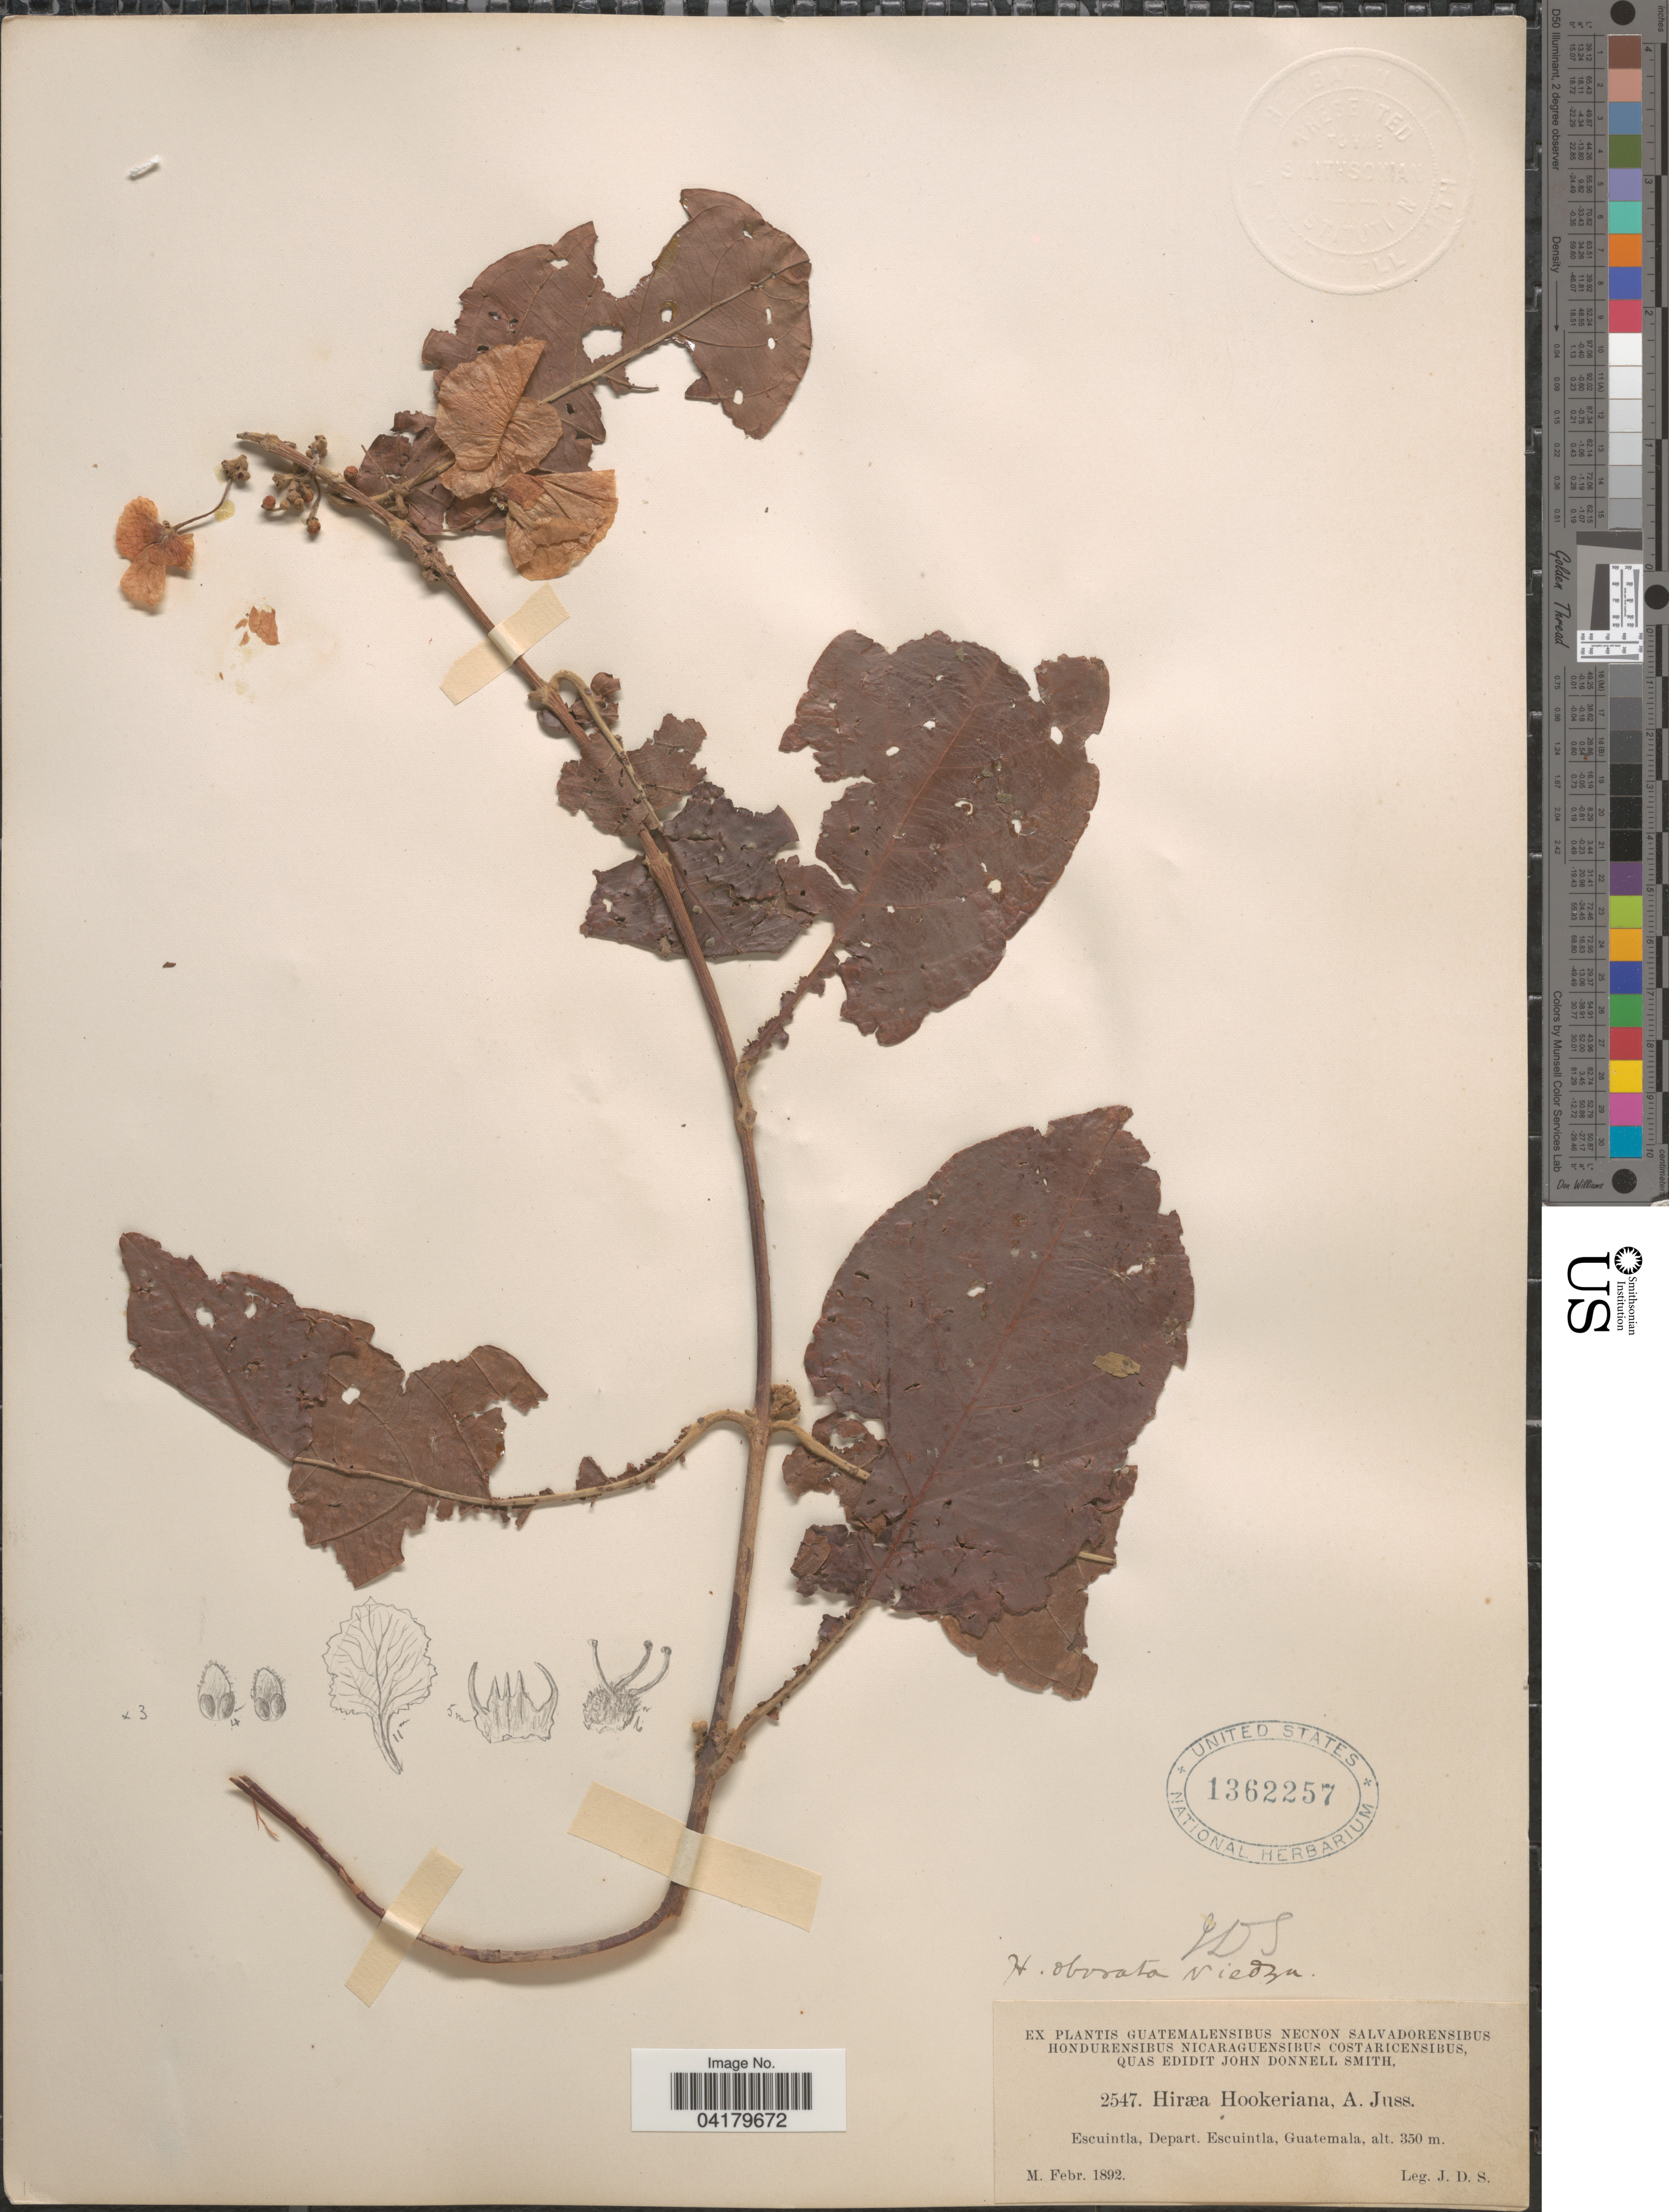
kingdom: Plantae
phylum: Tracheophyta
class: Magnoliopsida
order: Malpighiales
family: Malpighiaceae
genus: Hiraea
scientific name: Hiraea hookeriana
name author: A. Juss.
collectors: J. Donnell Smith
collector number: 2547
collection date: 1892-02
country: Guatemala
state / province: Escuintla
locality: Depart. Escuintla.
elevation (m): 350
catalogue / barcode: US 1362257